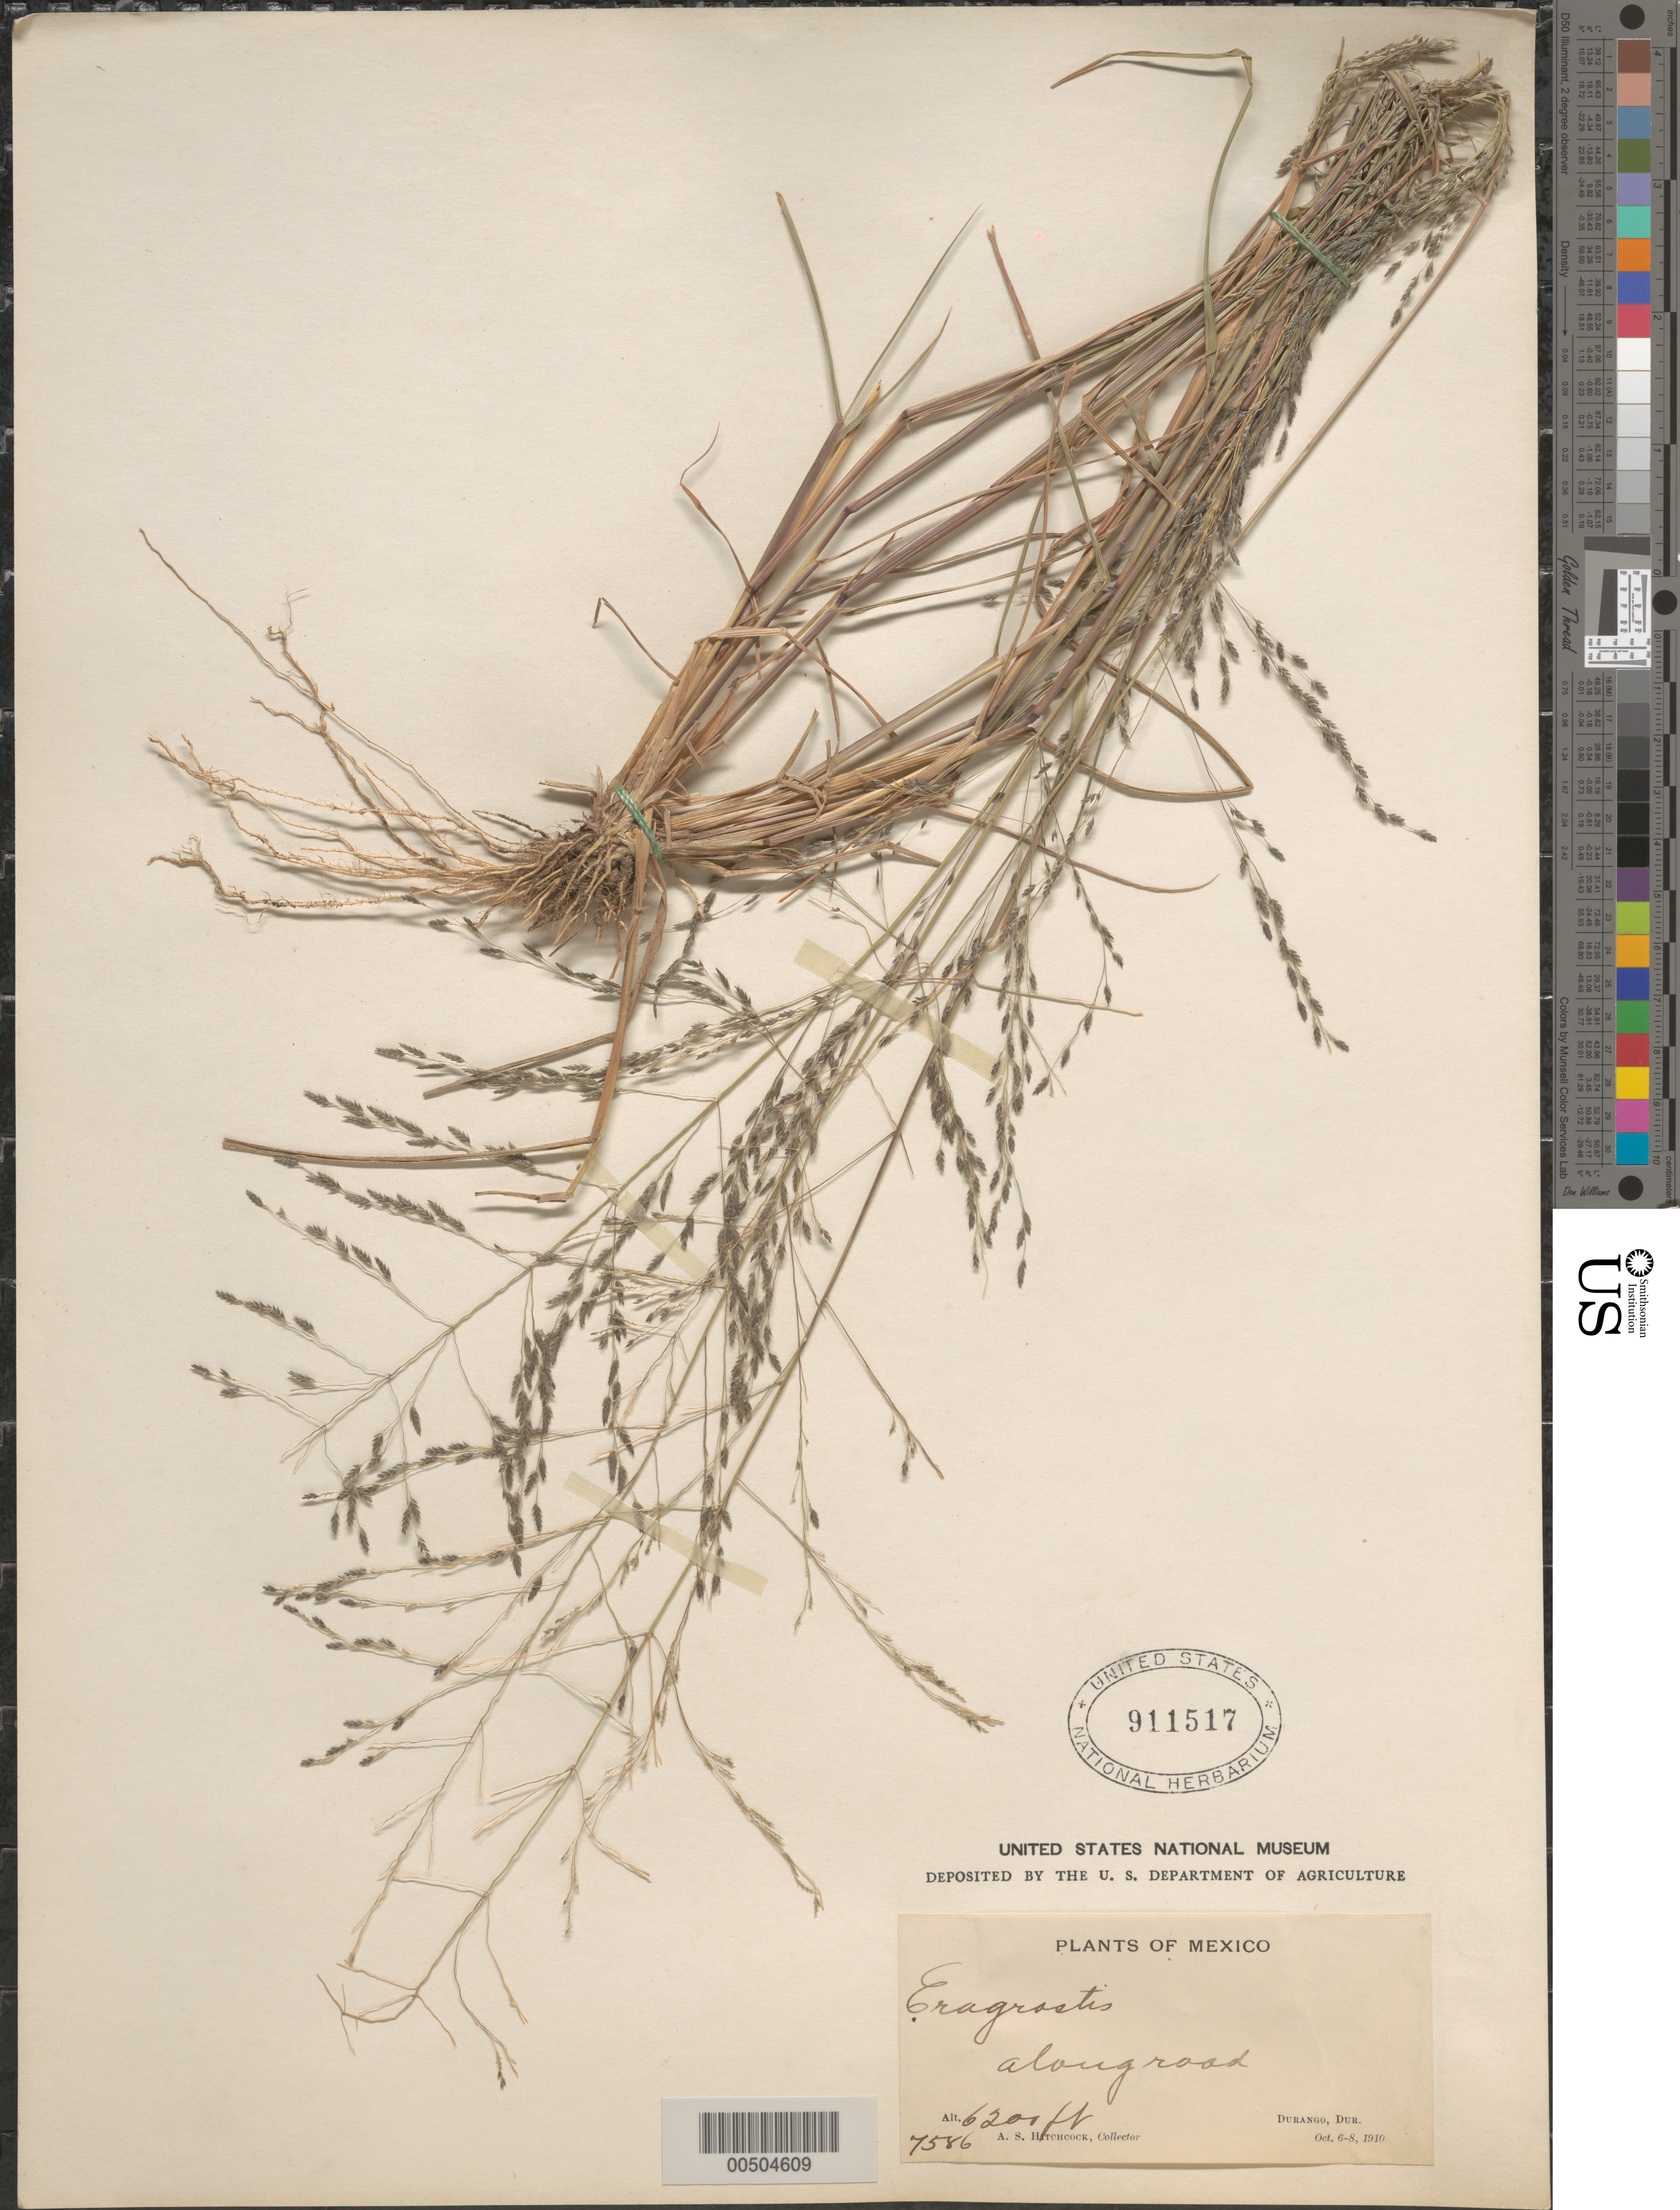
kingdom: Plantae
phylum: Tracheophyta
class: Liliopsida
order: Poales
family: Poaceae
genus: Eragrostis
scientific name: Eragrostis pectinacea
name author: (Michx.) Nees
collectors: A. S. Hitchcock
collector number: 7586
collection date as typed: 6 Oct 1910 to 8 Oct 1910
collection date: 1910-10-06/1910-10-08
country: Mexico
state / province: Durango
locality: Durango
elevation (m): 1890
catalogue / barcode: US 911517